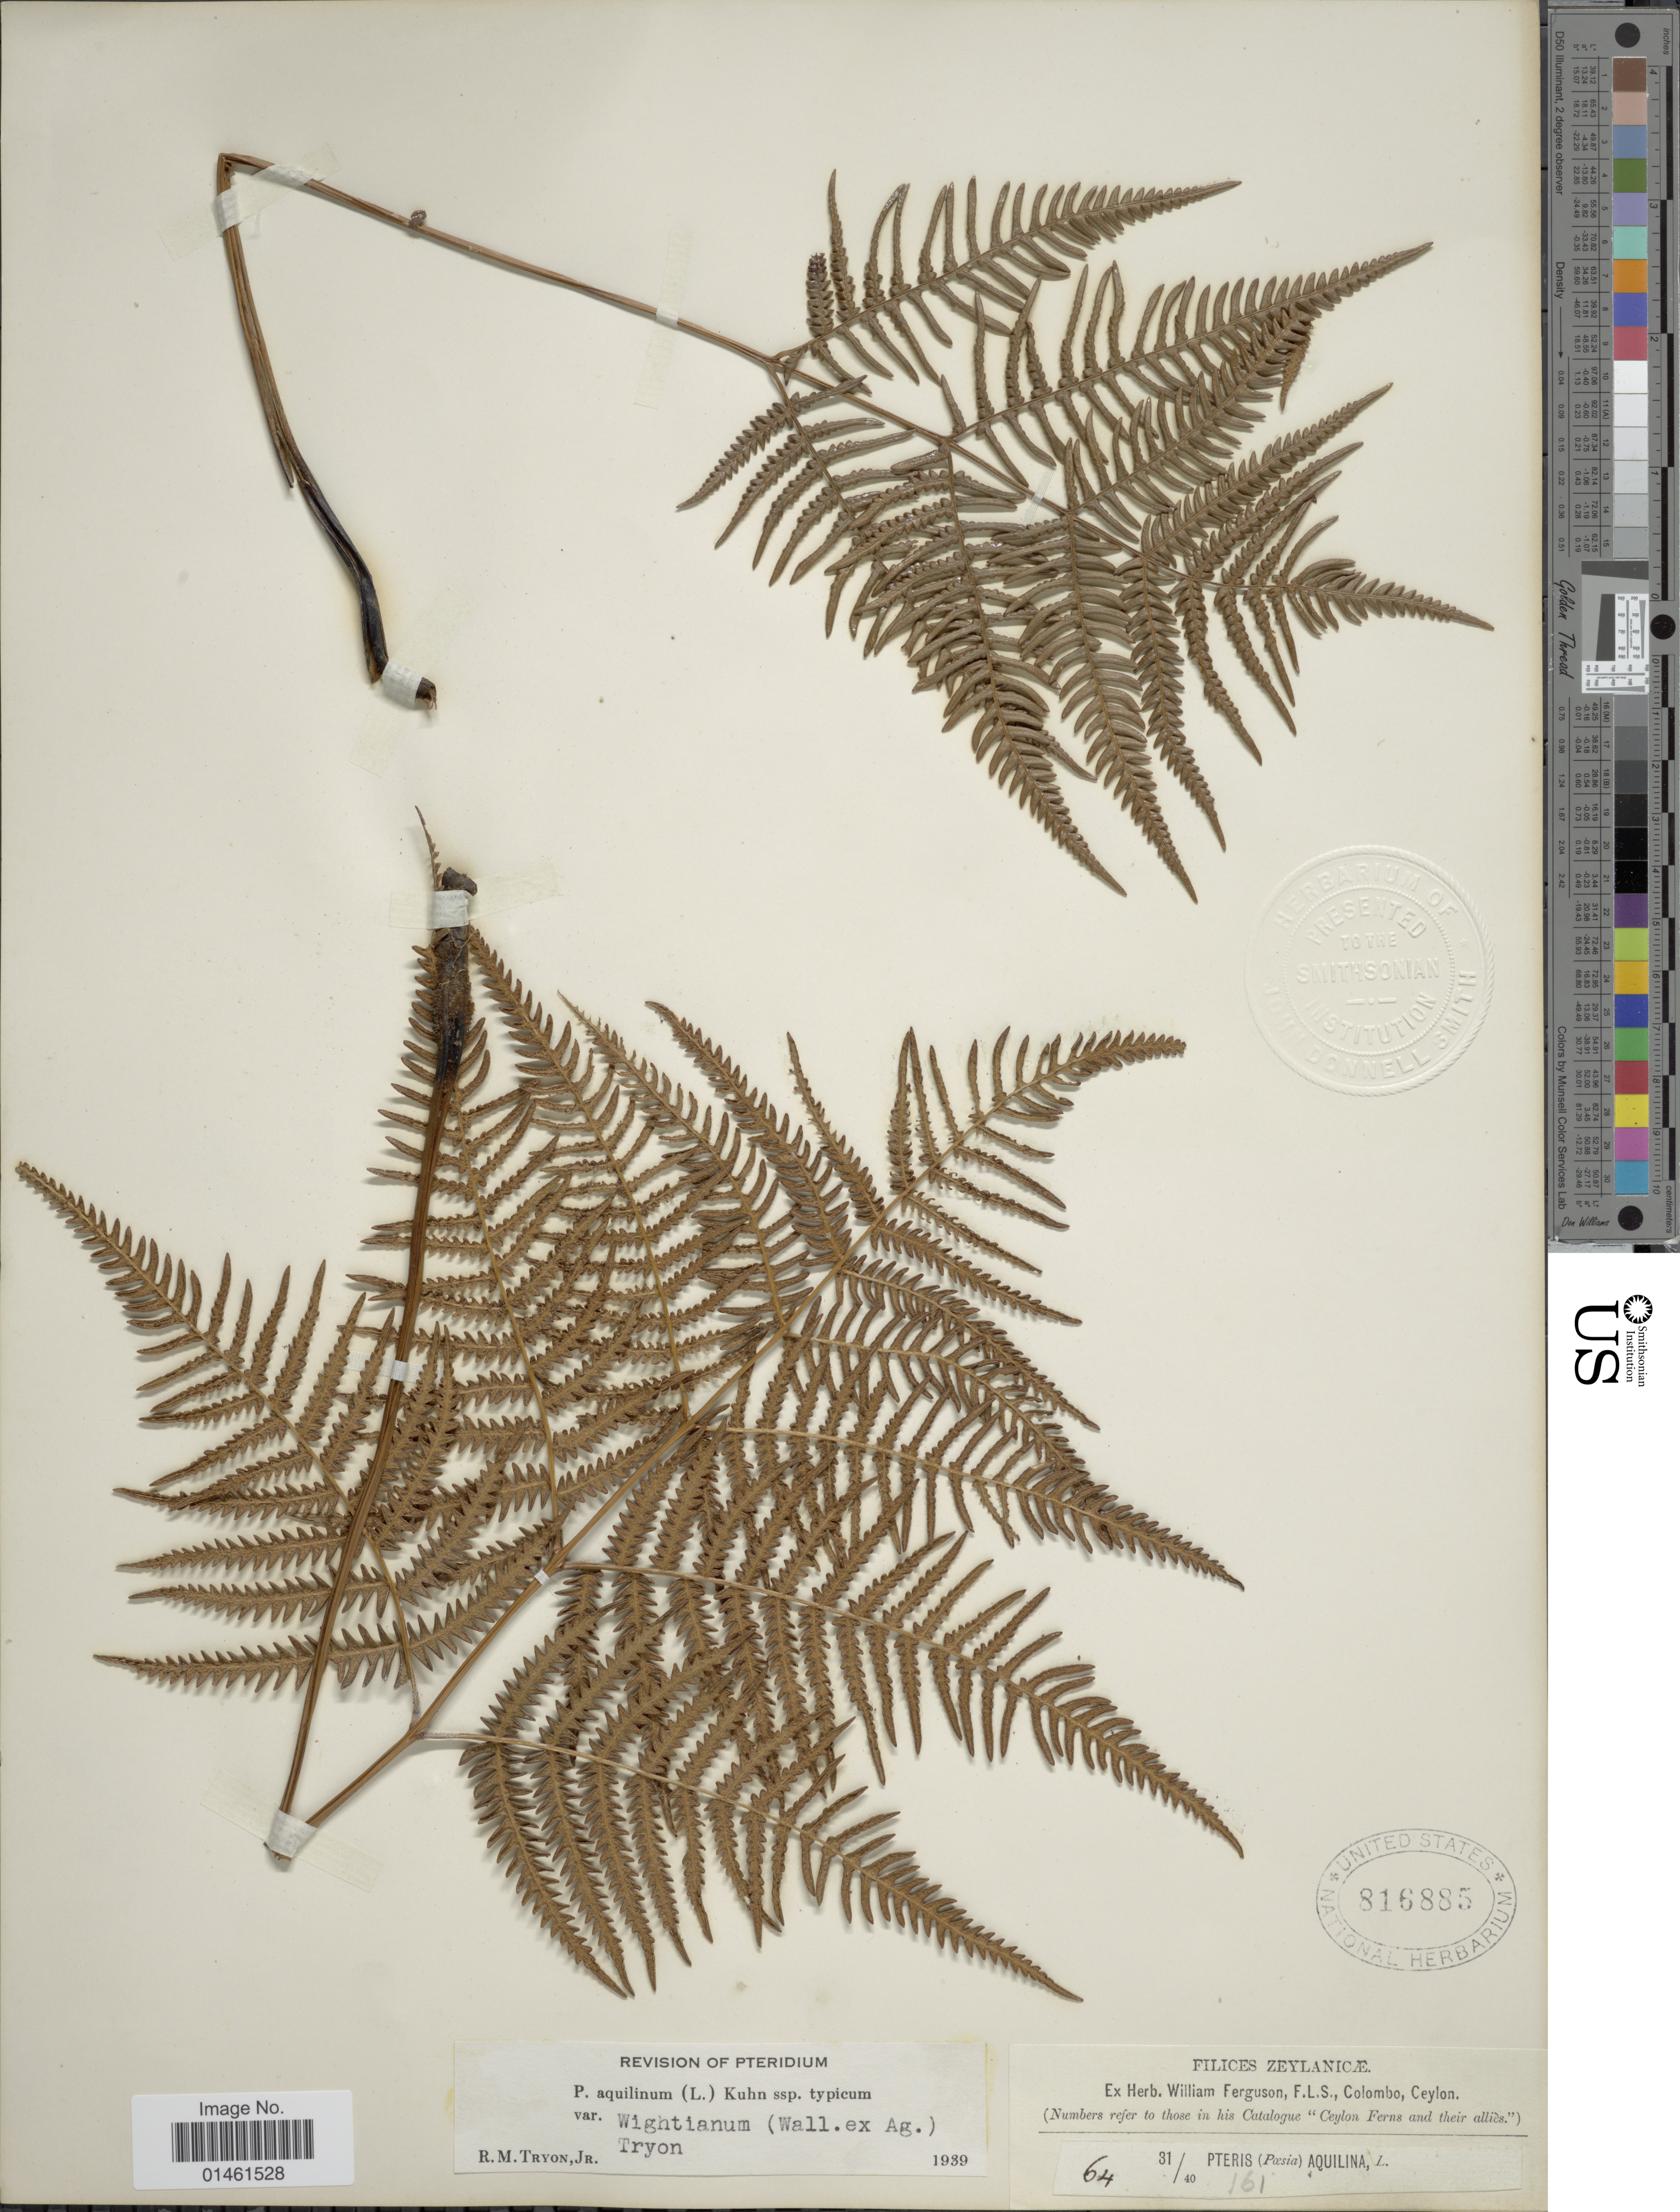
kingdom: Plantae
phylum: Tracheophyta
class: Polypodiopsida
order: Polypodiales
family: Dennstaedtiaceae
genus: Pteridium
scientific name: Pteridium aquilinum var. wightianum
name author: (J. Agardh) R.M. Tryon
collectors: ex herb. W. Ferguson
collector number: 64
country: Sri Lanka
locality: Zeylanicae, Ceylon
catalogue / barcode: US 816885